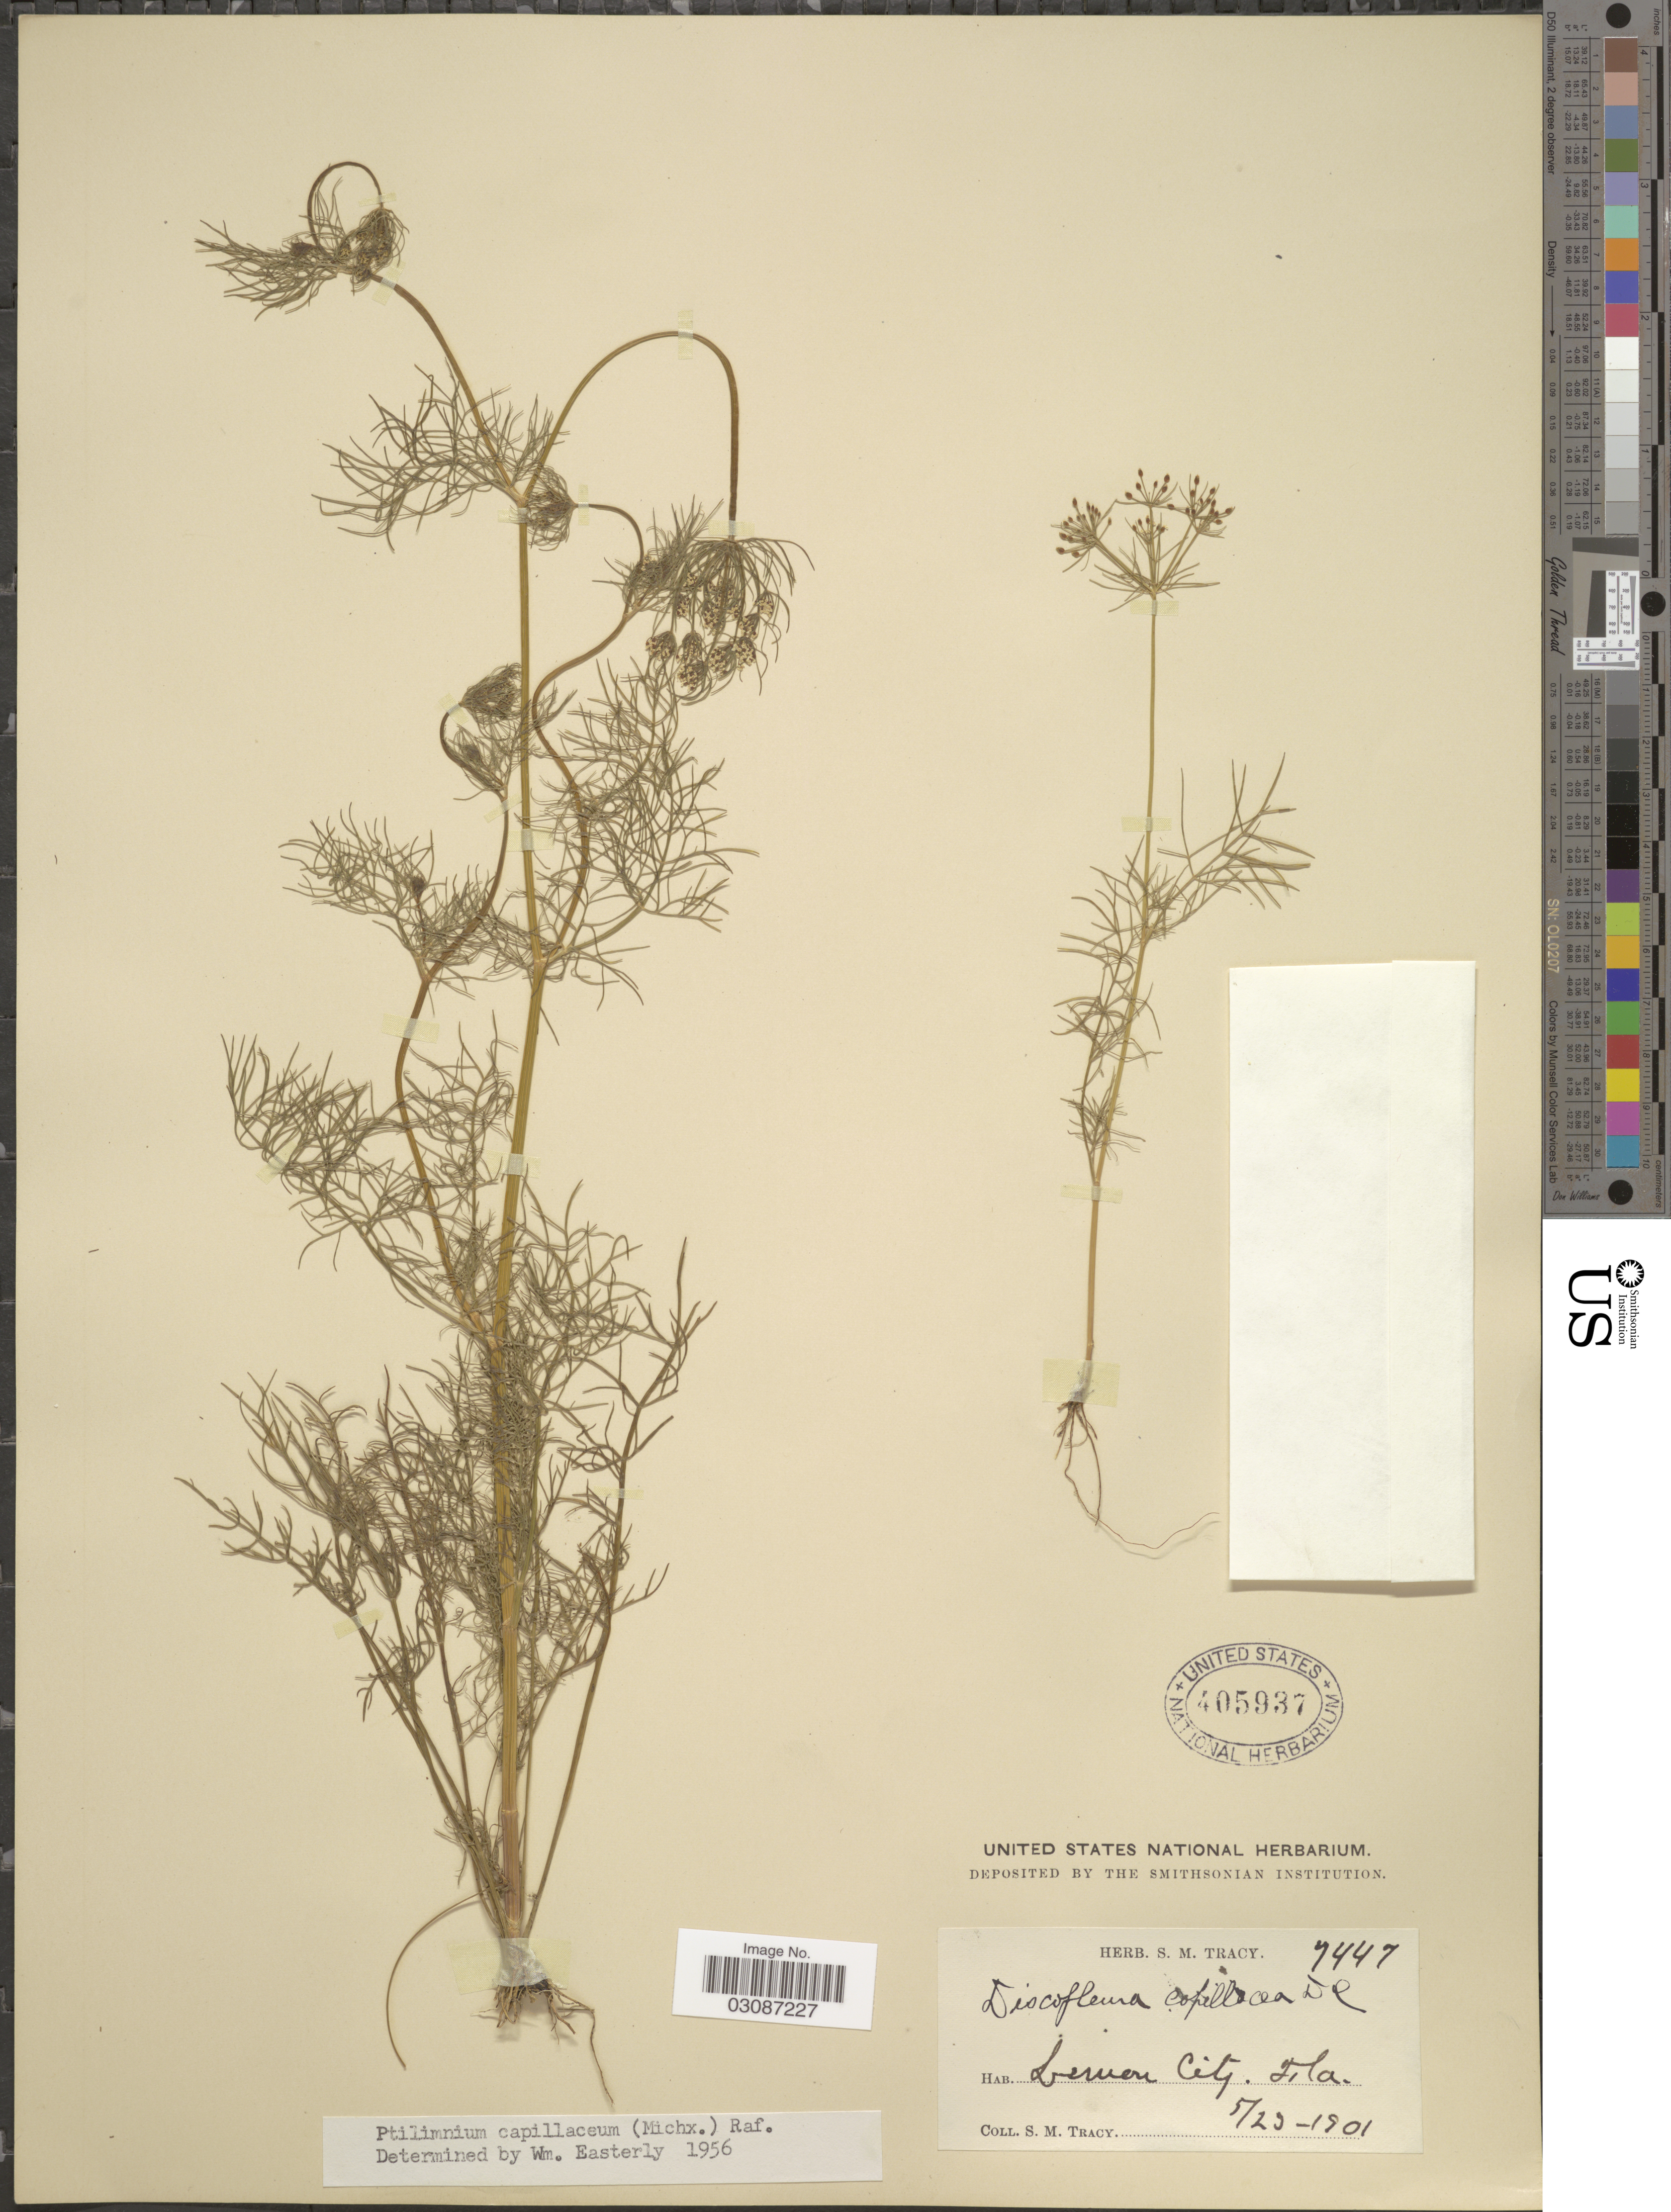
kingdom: Plantae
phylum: Tracheophyta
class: Magnoliopsida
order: Apiales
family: Apiaceae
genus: Ptilimnium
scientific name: Ptilimnium capillaceum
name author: (Michx.) Raf.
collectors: S. M. Tracy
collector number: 7447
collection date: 1901-05-23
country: United States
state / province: Florida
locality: Lemon City.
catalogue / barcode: US 405937